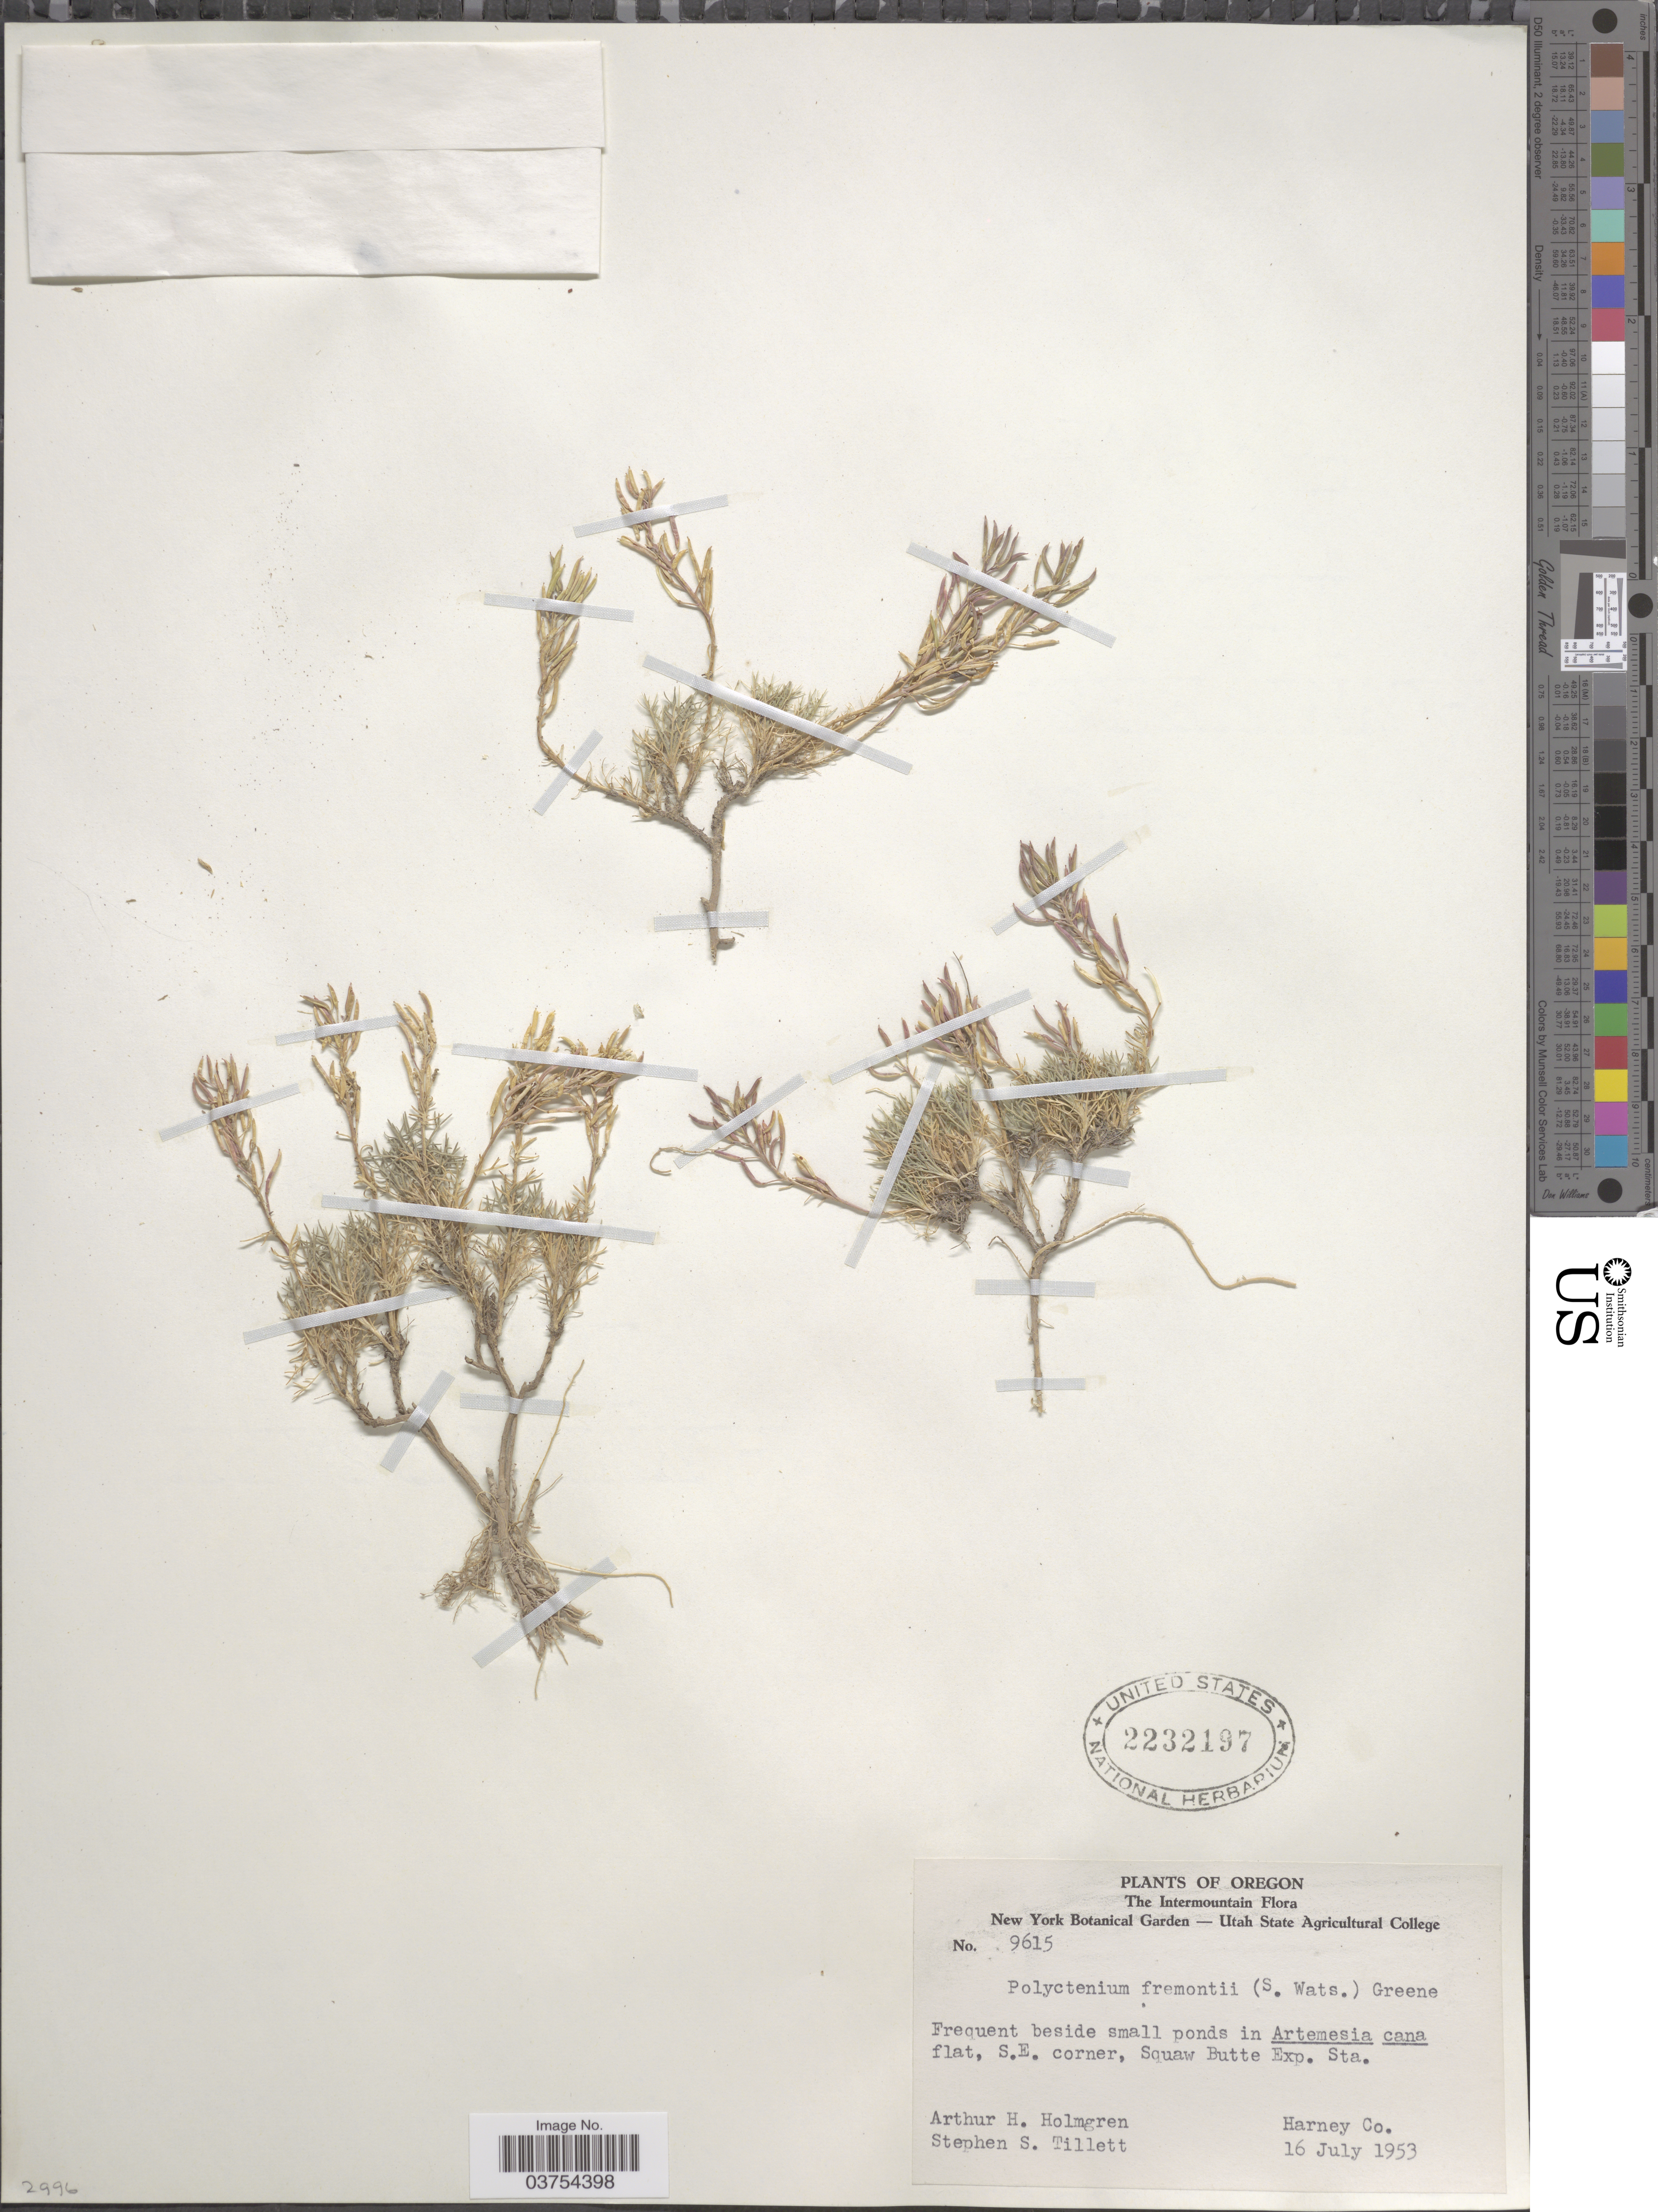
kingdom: Plantae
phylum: Tracheophyta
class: Magnoliopsida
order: Brassicales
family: Brassicaceae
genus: Smelowskia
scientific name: Smelowskia fremontii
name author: S. Watson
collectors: A. H. Holmgren & S. S. Tillett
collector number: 9615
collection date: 1953-07-16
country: United States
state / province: Oregon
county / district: Harney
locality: The Intermountain. S.E. corner, Squaw Butte Exp. Sta. Harney Co.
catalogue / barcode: US 2232197